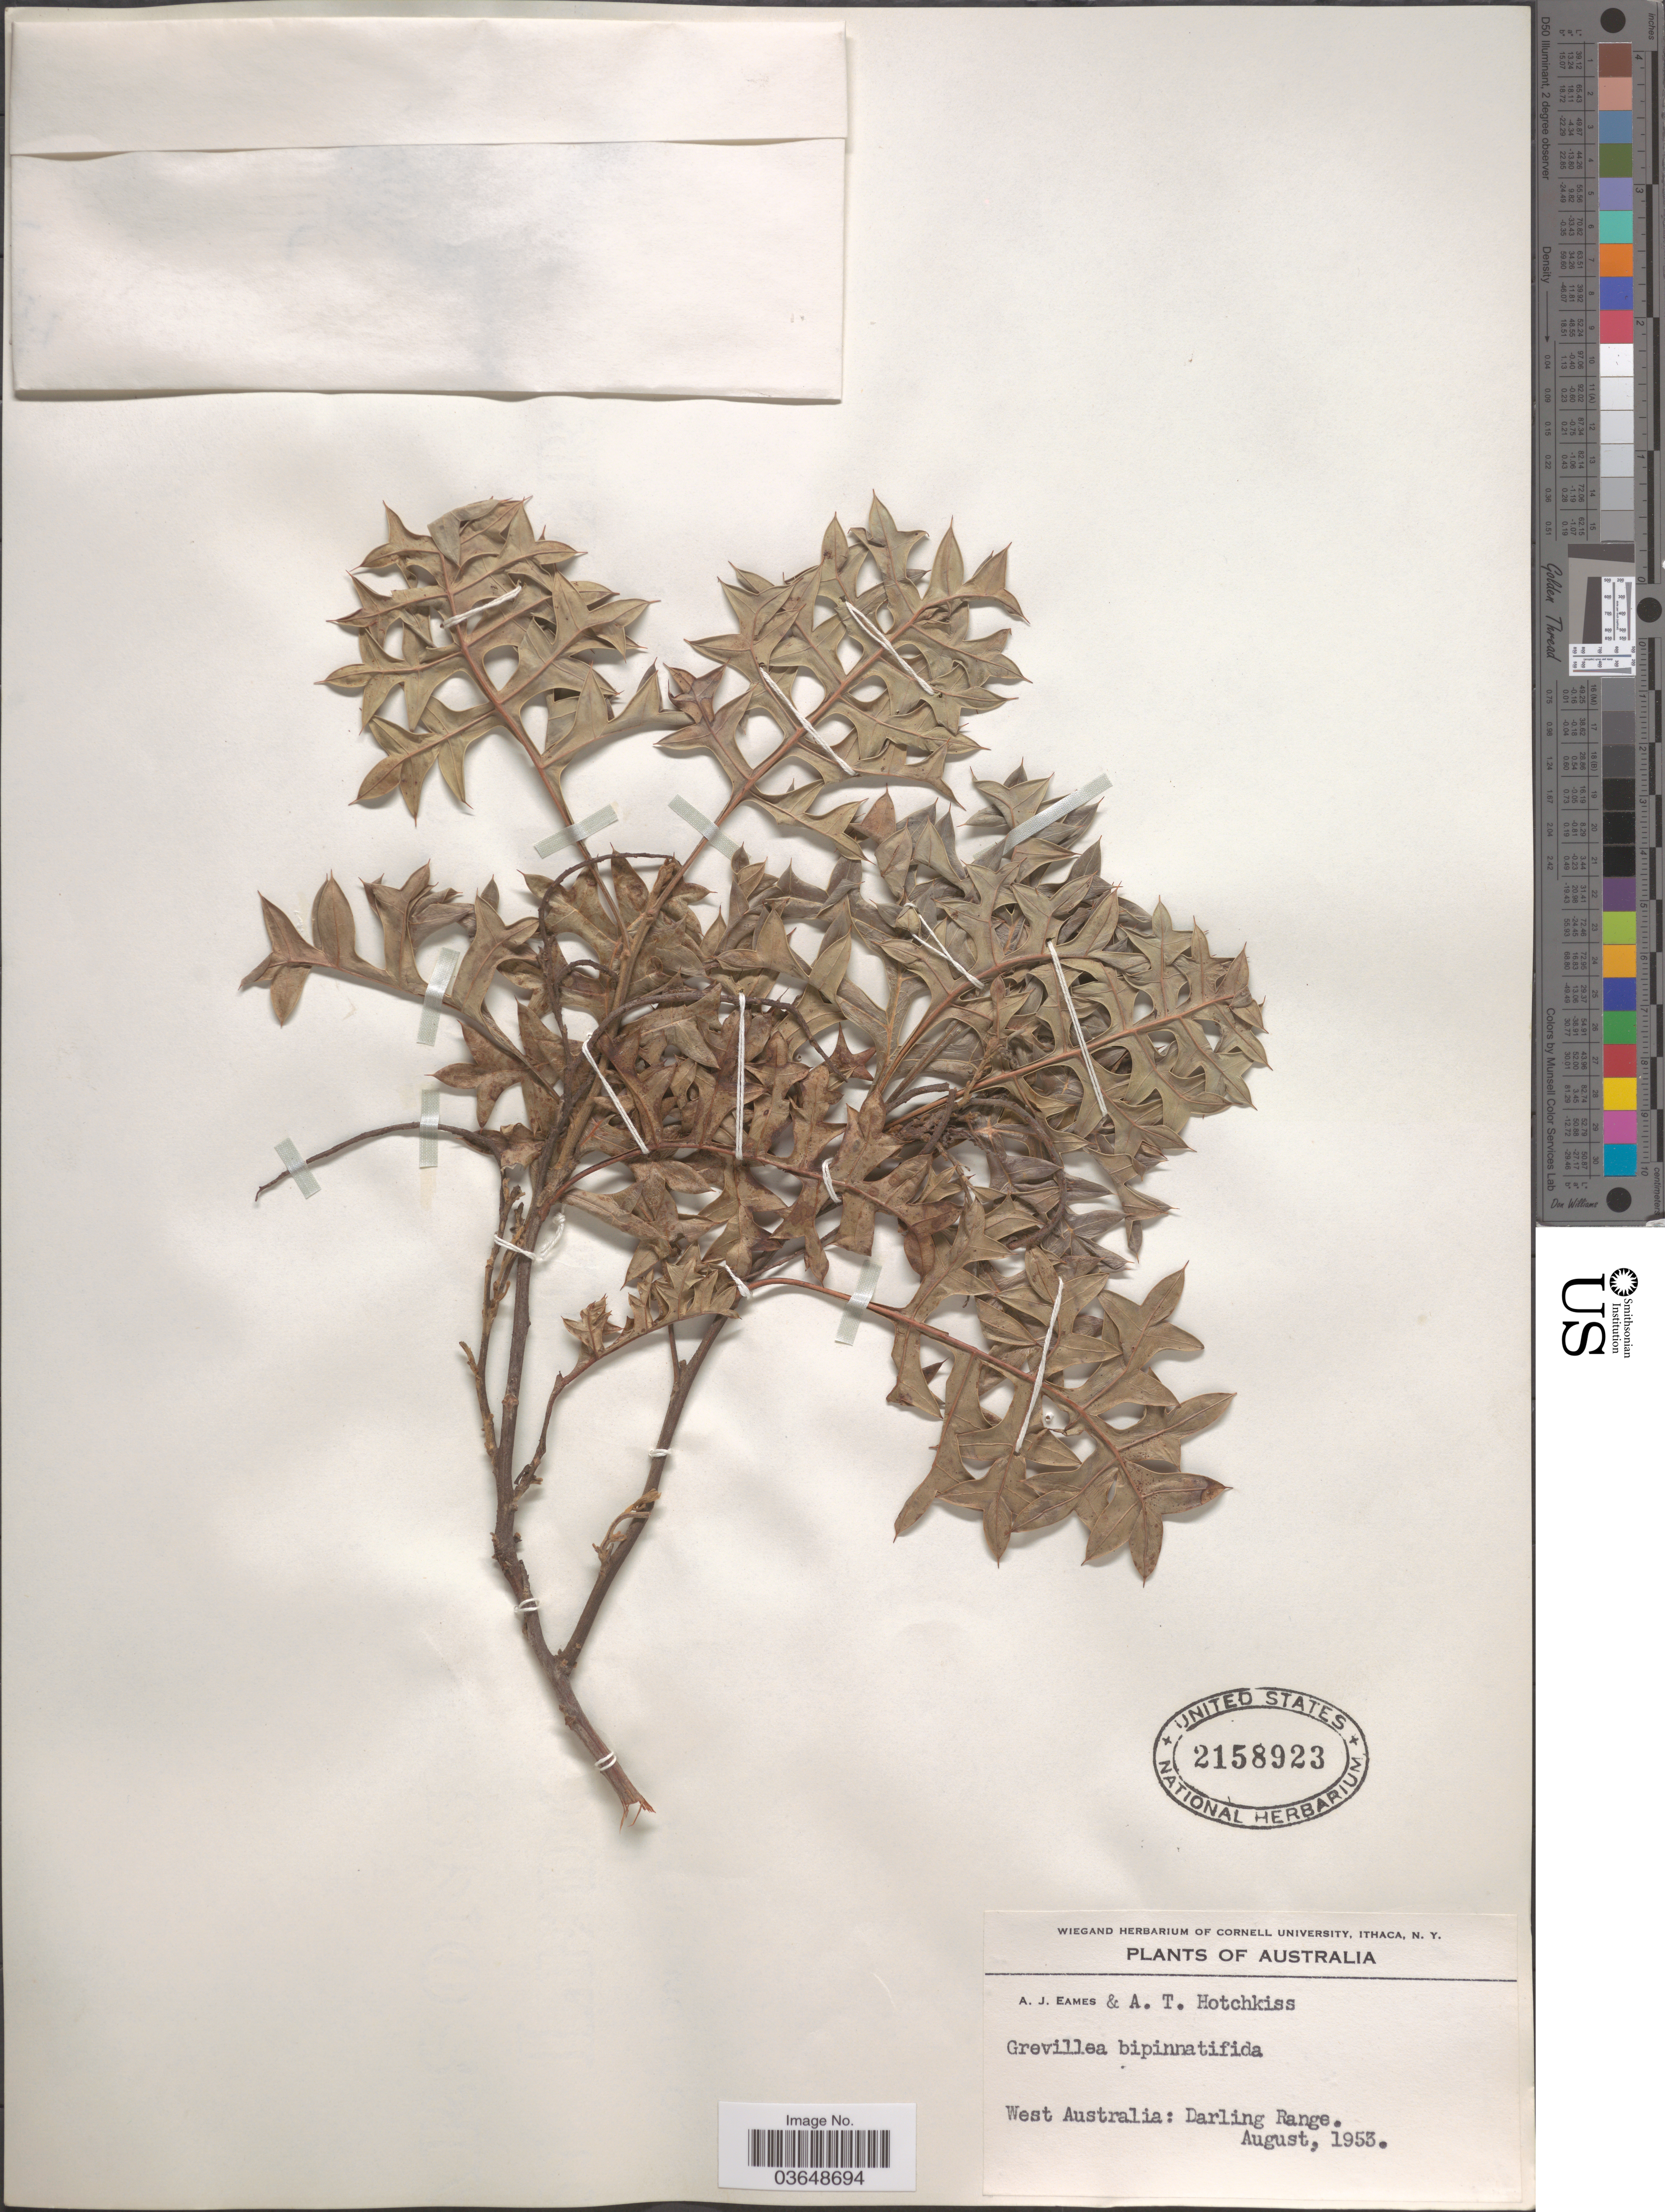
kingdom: Plantae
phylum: Tracheophyta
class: Magnoliopsida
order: Proteales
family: Proteaceae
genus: Grevillea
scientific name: Grevillea bipinnatifida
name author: R. Br.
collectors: A. J. Eames & A. Hotchkiss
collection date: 1953-08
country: Australia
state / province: Western Australia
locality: West Australia: Darling Range.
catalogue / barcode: US 2158923